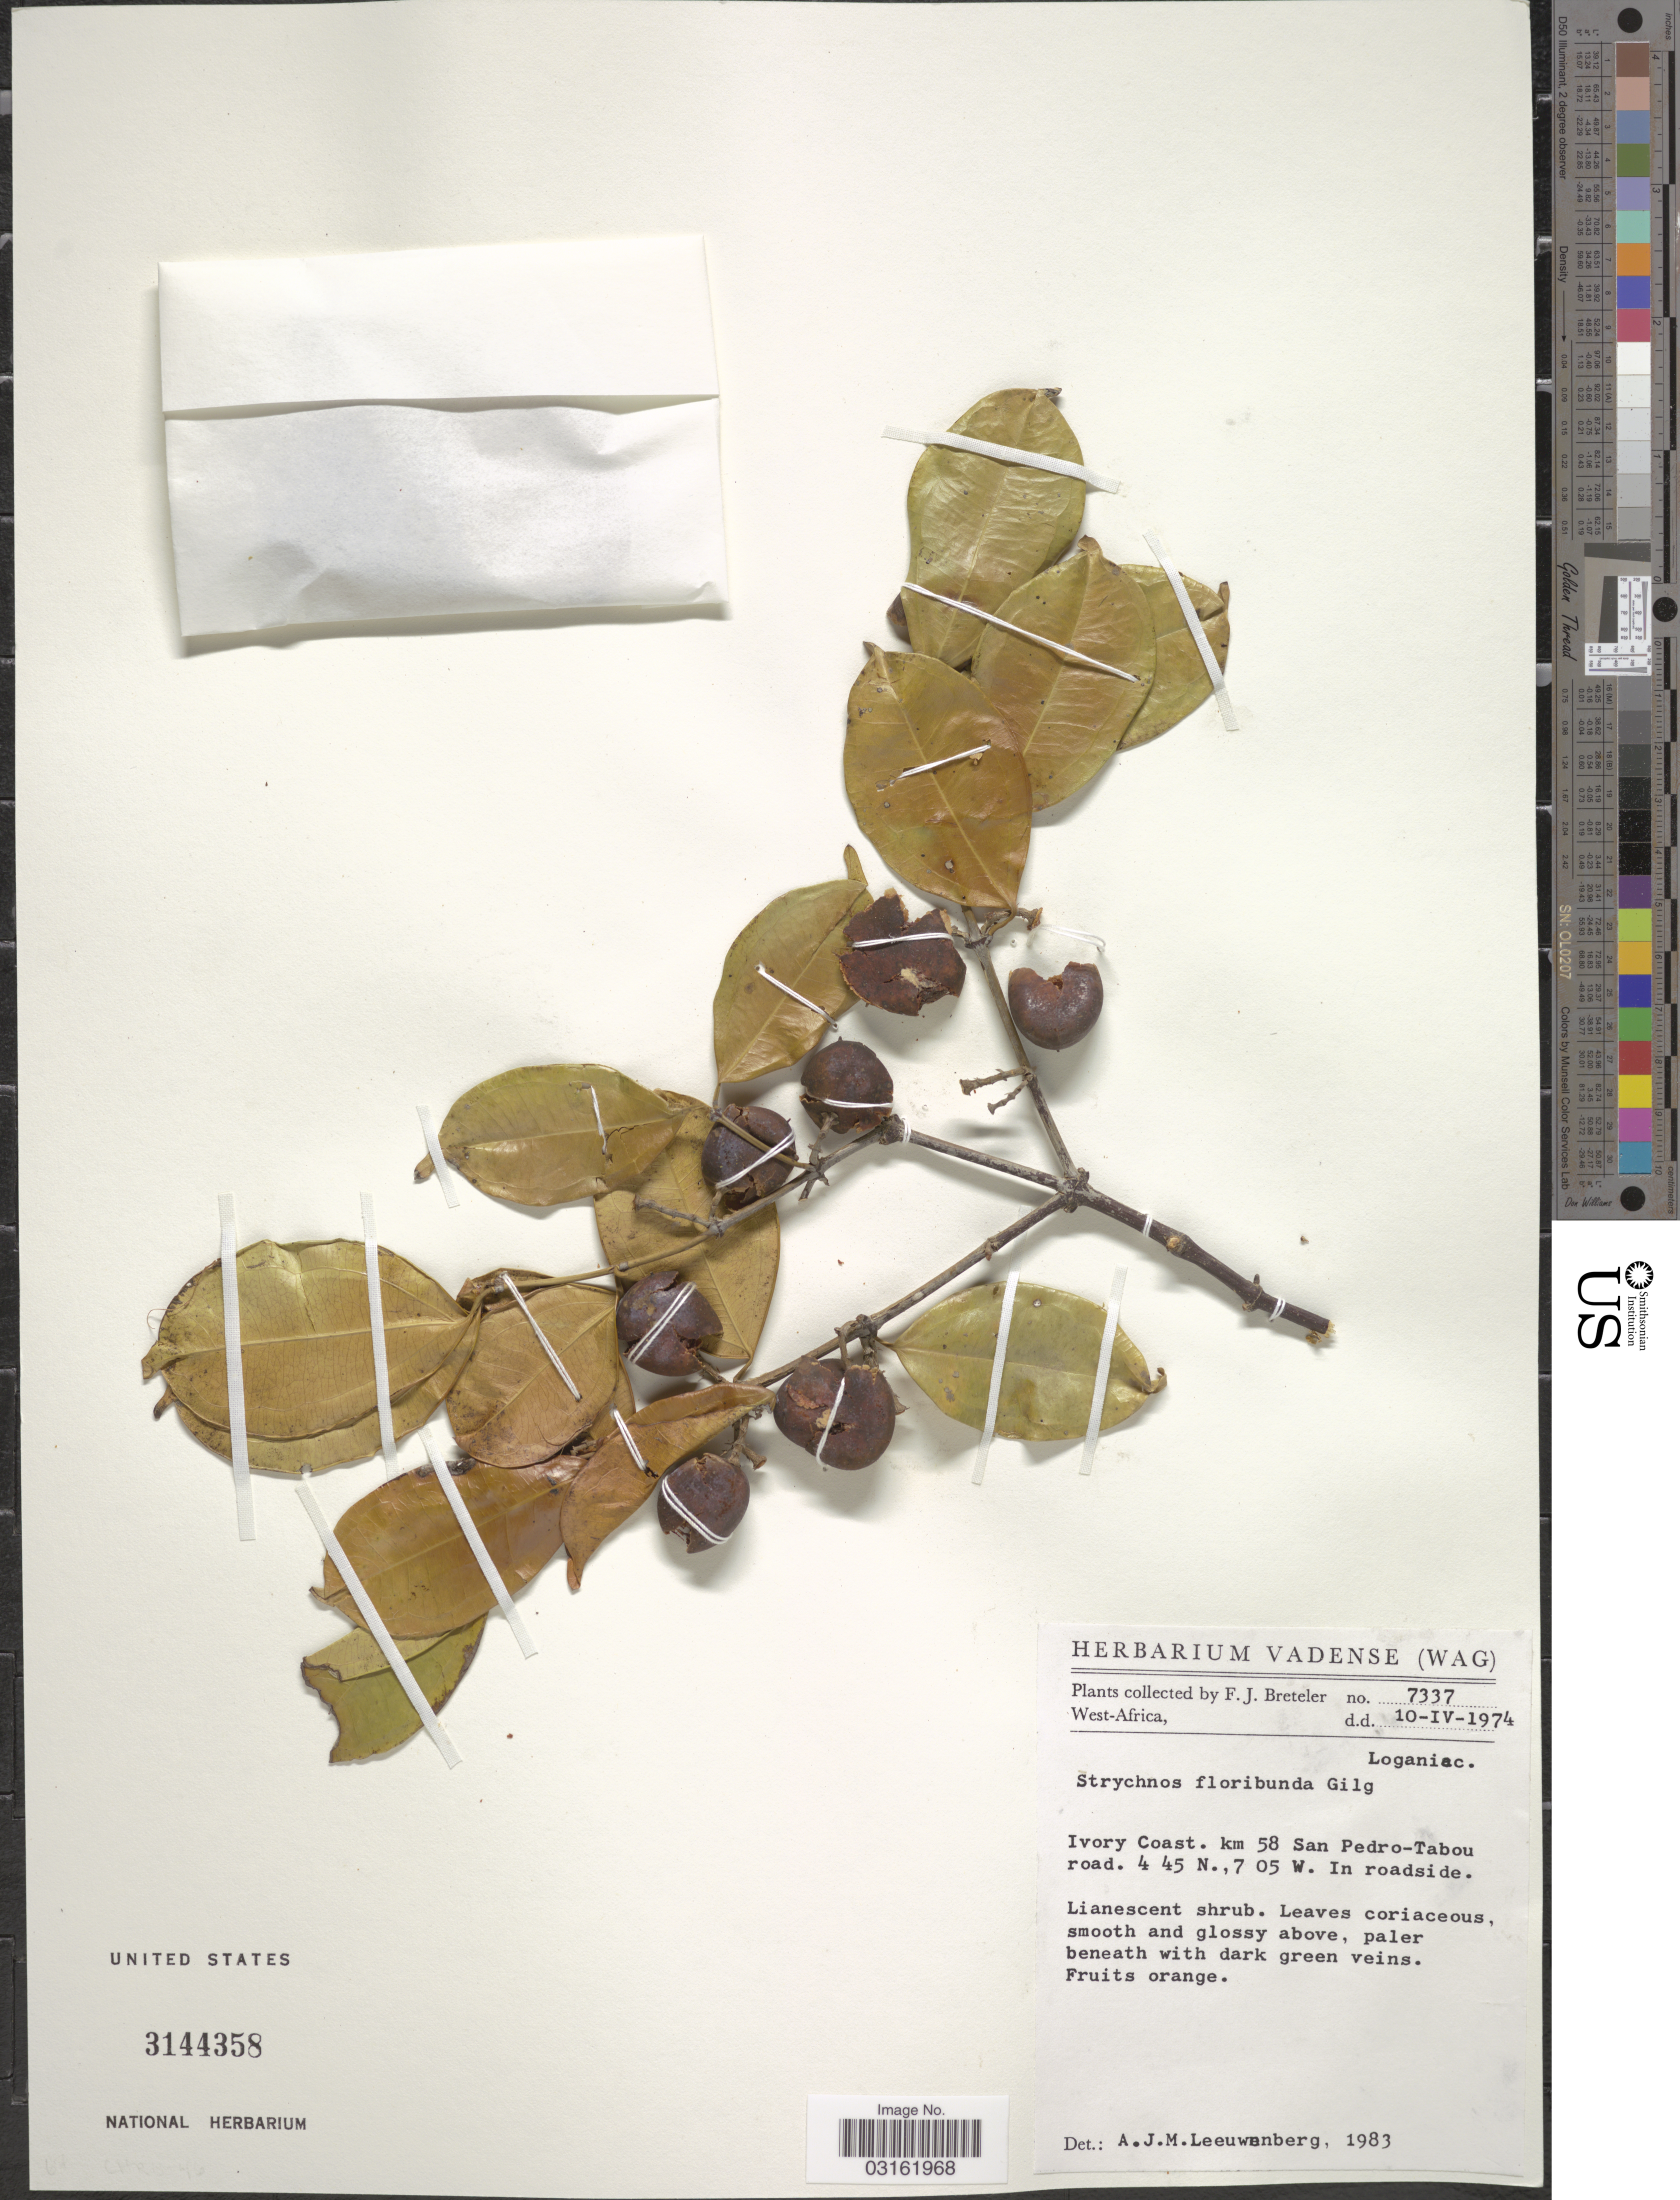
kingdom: Plantae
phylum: Tracheophyta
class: Magnoliopsida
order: Gentianales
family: Loganiaceae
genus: Strychnos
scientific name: Strychnos floribunda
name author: Gilg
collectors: F. J. Breteler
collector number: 7337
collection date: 1974-04-10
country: Ivory Coast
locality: West-Africa. Km 58 San Pedro-Tabou road.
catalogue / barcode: US 3144358